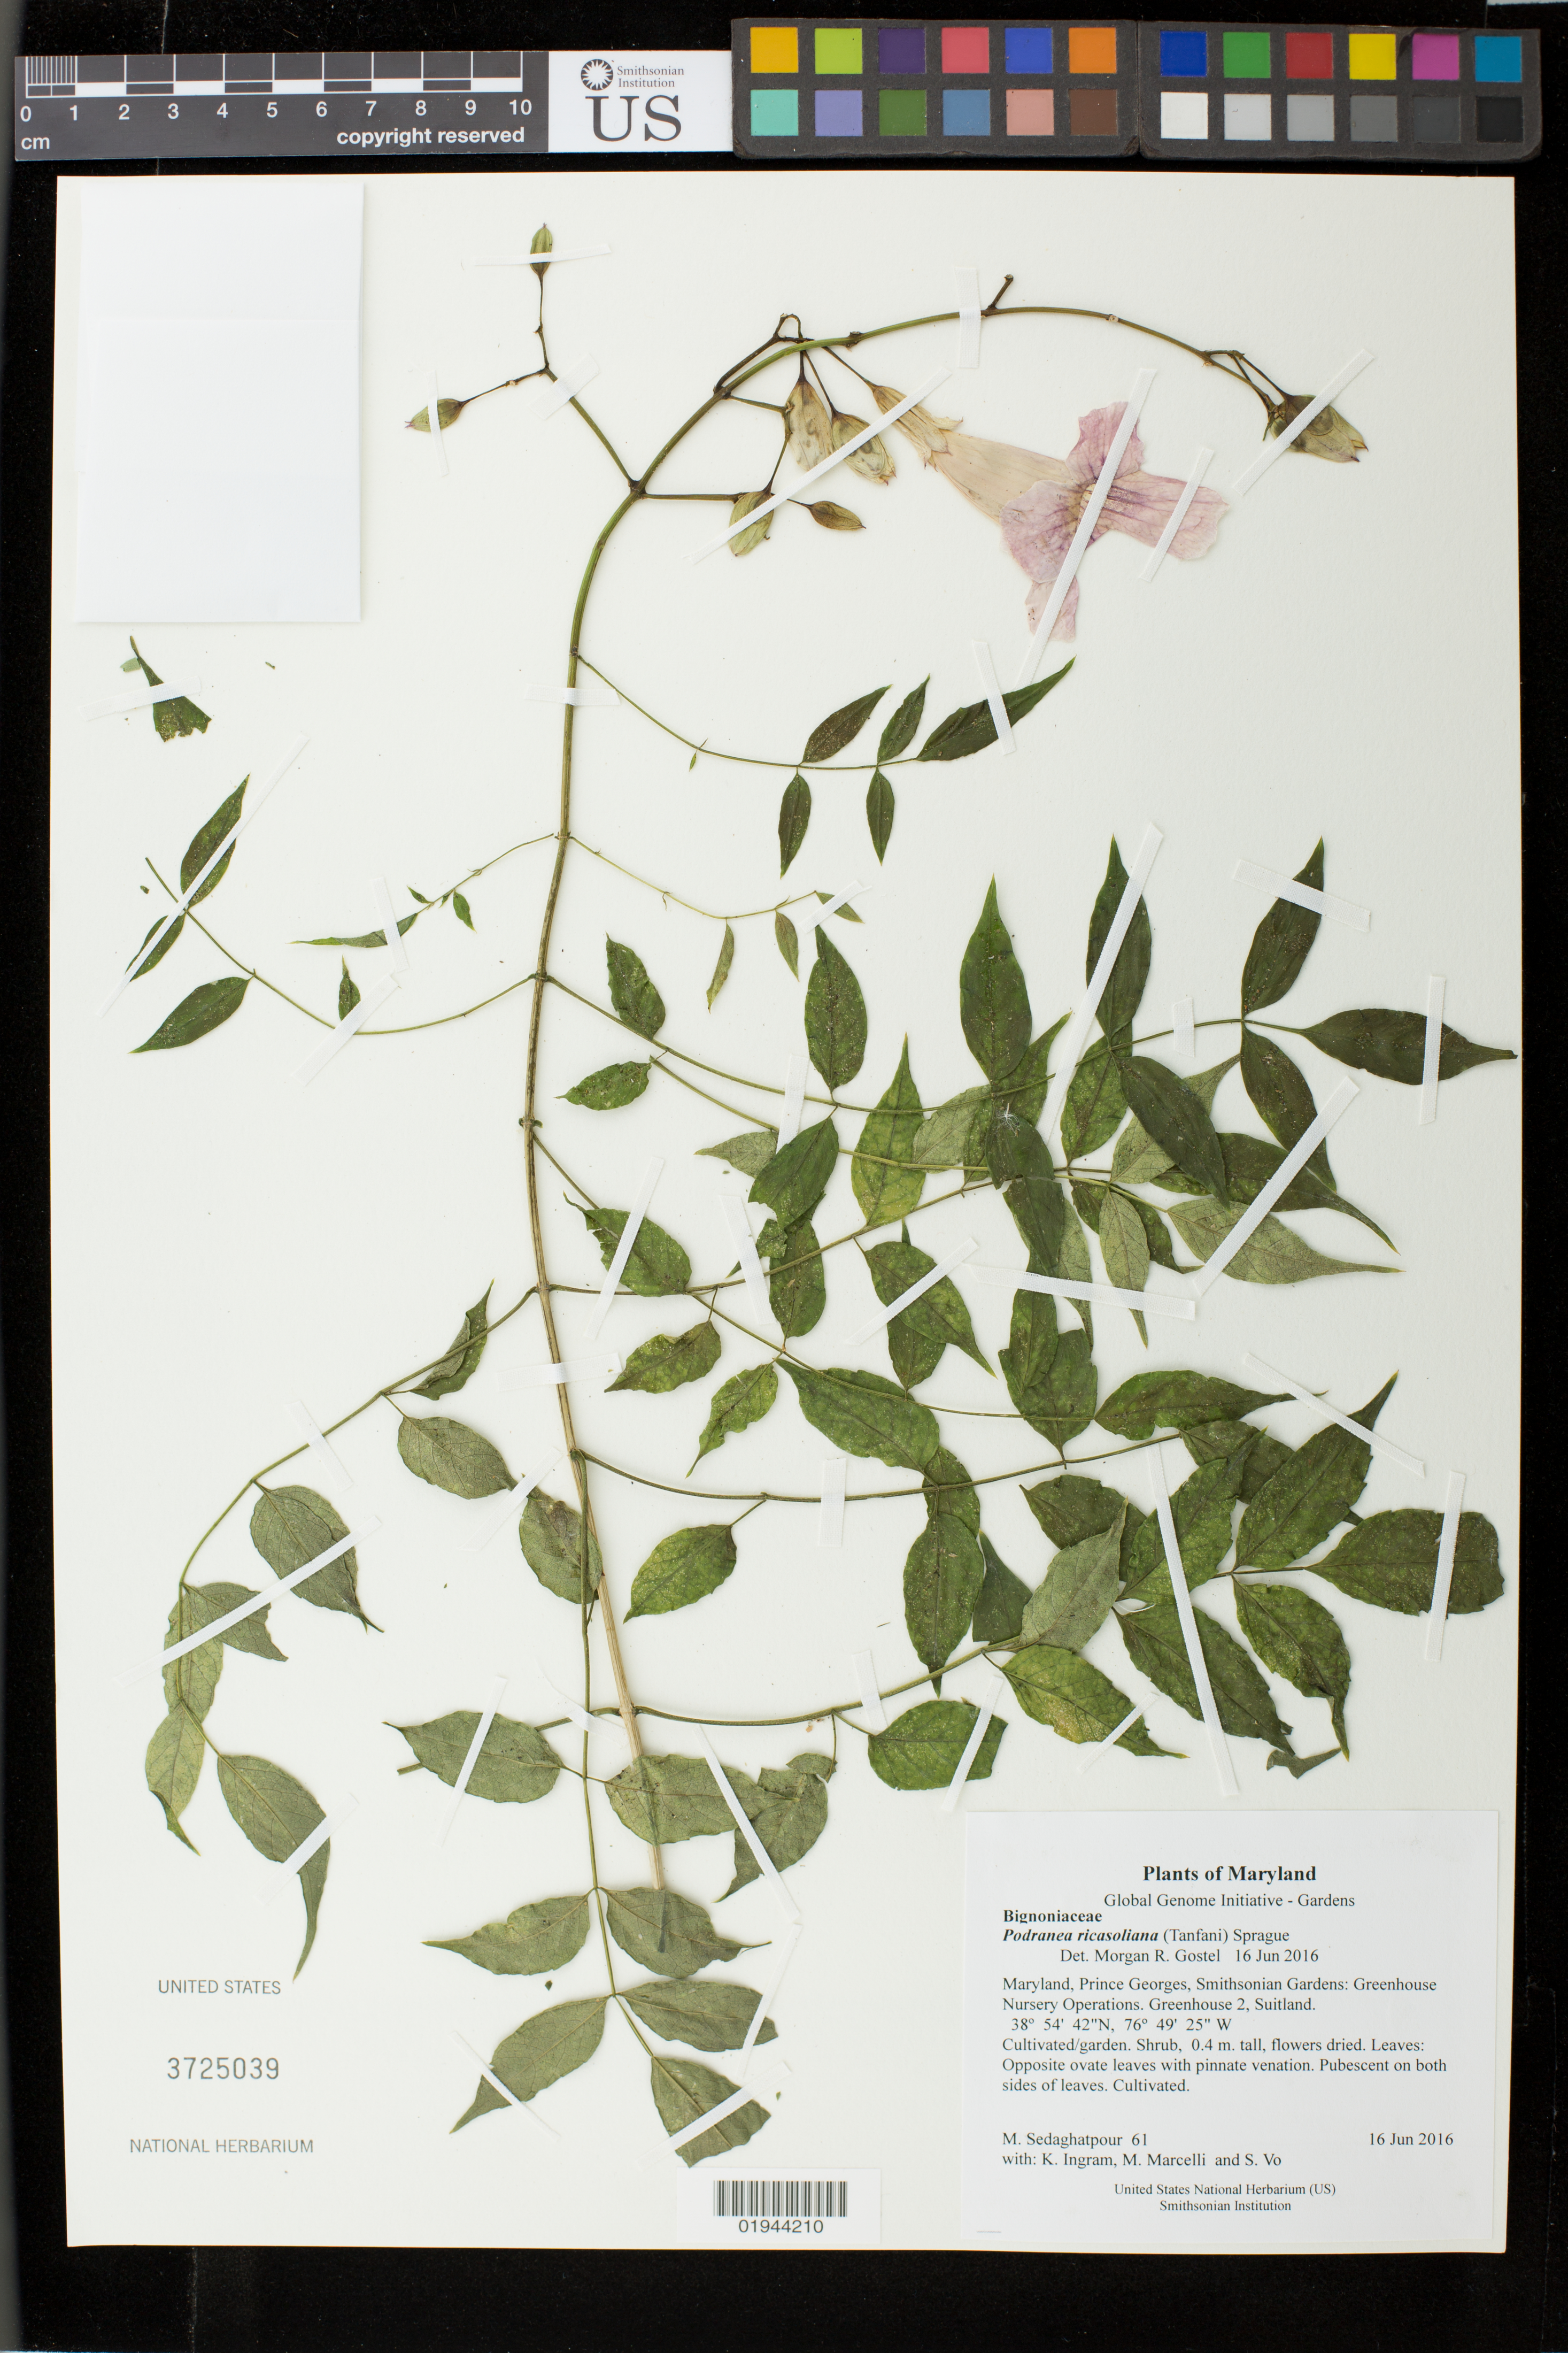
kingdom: Plantae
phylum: Tracheophyta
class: Magnoliopsida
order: Lamiales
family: Bignoniaceae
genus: Podranea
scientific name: Podranea ricasoliana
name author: (Tanfani) Sprague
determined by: Gostel, Morgan R., (BRIT), Botanical Research Institute of Texas (UNITED STATES)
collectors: M. Sedaghatpour, K. S. Ingram, M. Marcelli & S. Vo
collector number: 61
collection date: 2016-06-16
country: United States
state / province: Maryland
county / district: Prince George's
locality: Smithsonian Gardens: Greenhouse Nursery Operations. Greenhouse 2, Suitland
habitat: Cultivated/garden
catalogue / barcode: US 3725039